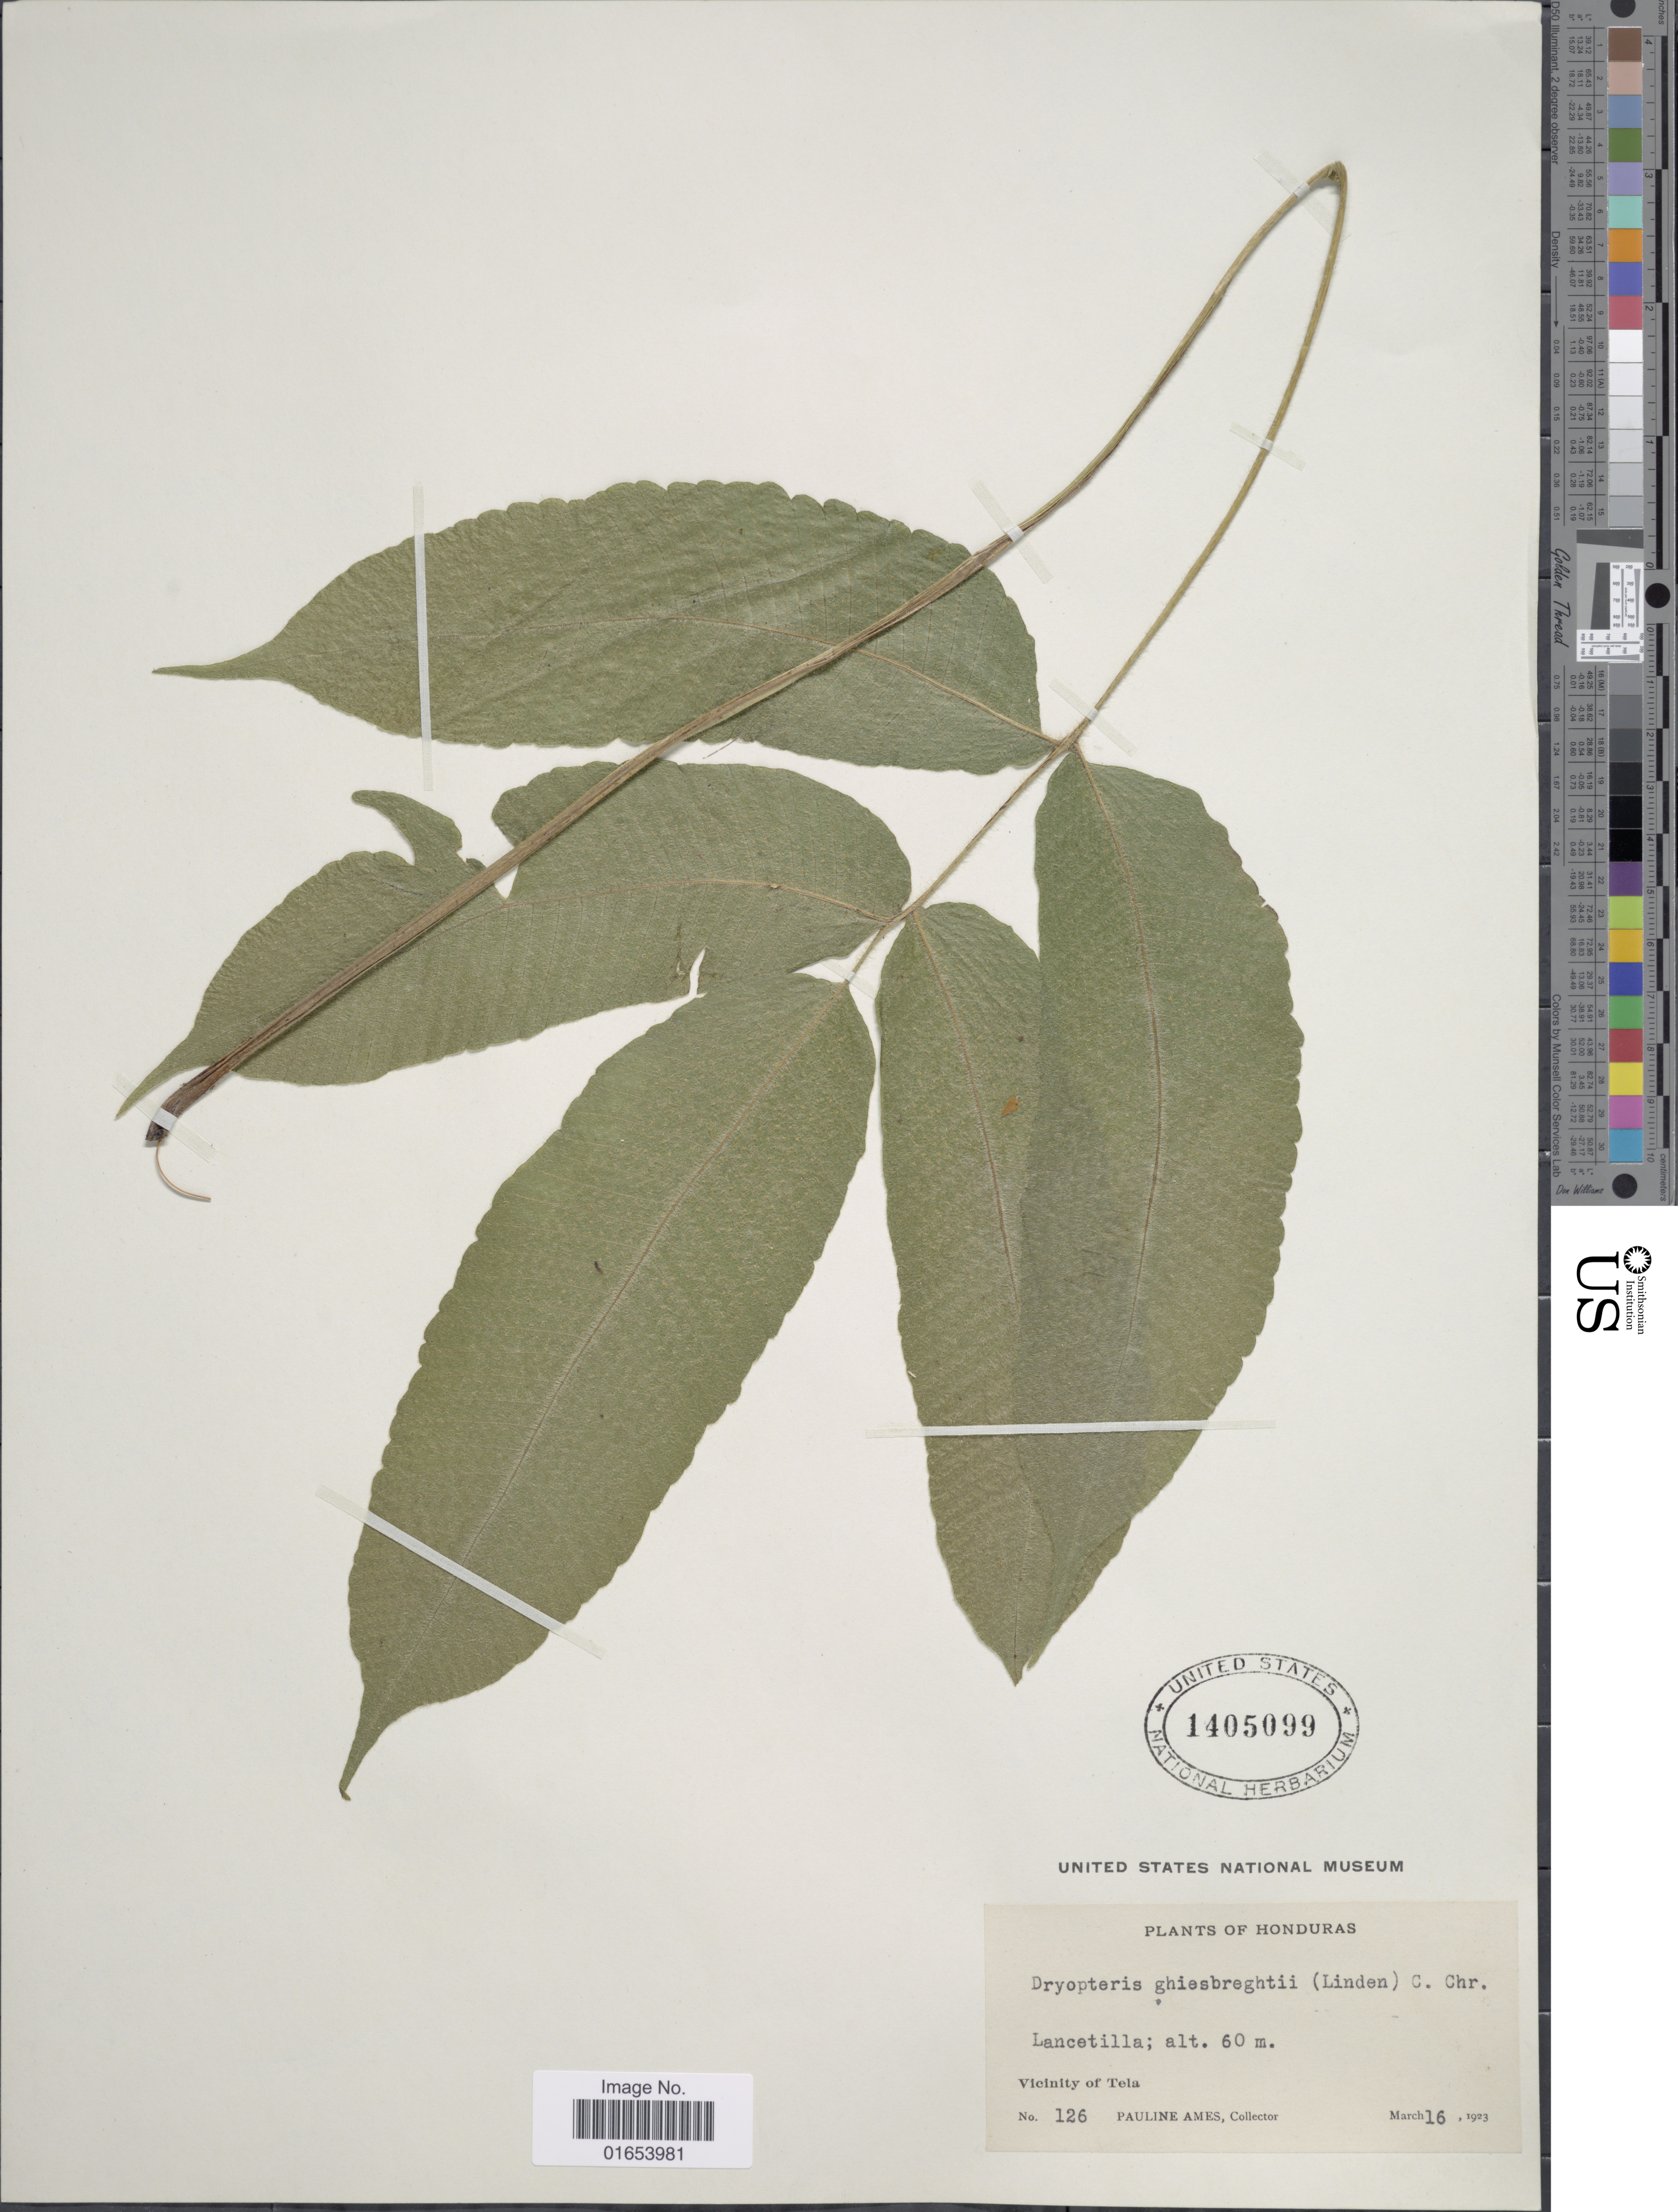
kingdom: Plantae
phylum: Tracheophyta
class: Polypodiopsida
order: Polypodiales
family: Thelypteridaceae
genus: Goniopteris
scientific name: Goniopteris ghiesbreghtii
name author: (Linden) J. Sm.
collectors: P. Ames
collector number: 126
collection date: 1923-03-16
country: Honduras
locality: Lancetilla; vicinity of Lancetilla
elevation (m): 60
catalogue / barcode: US 1405099